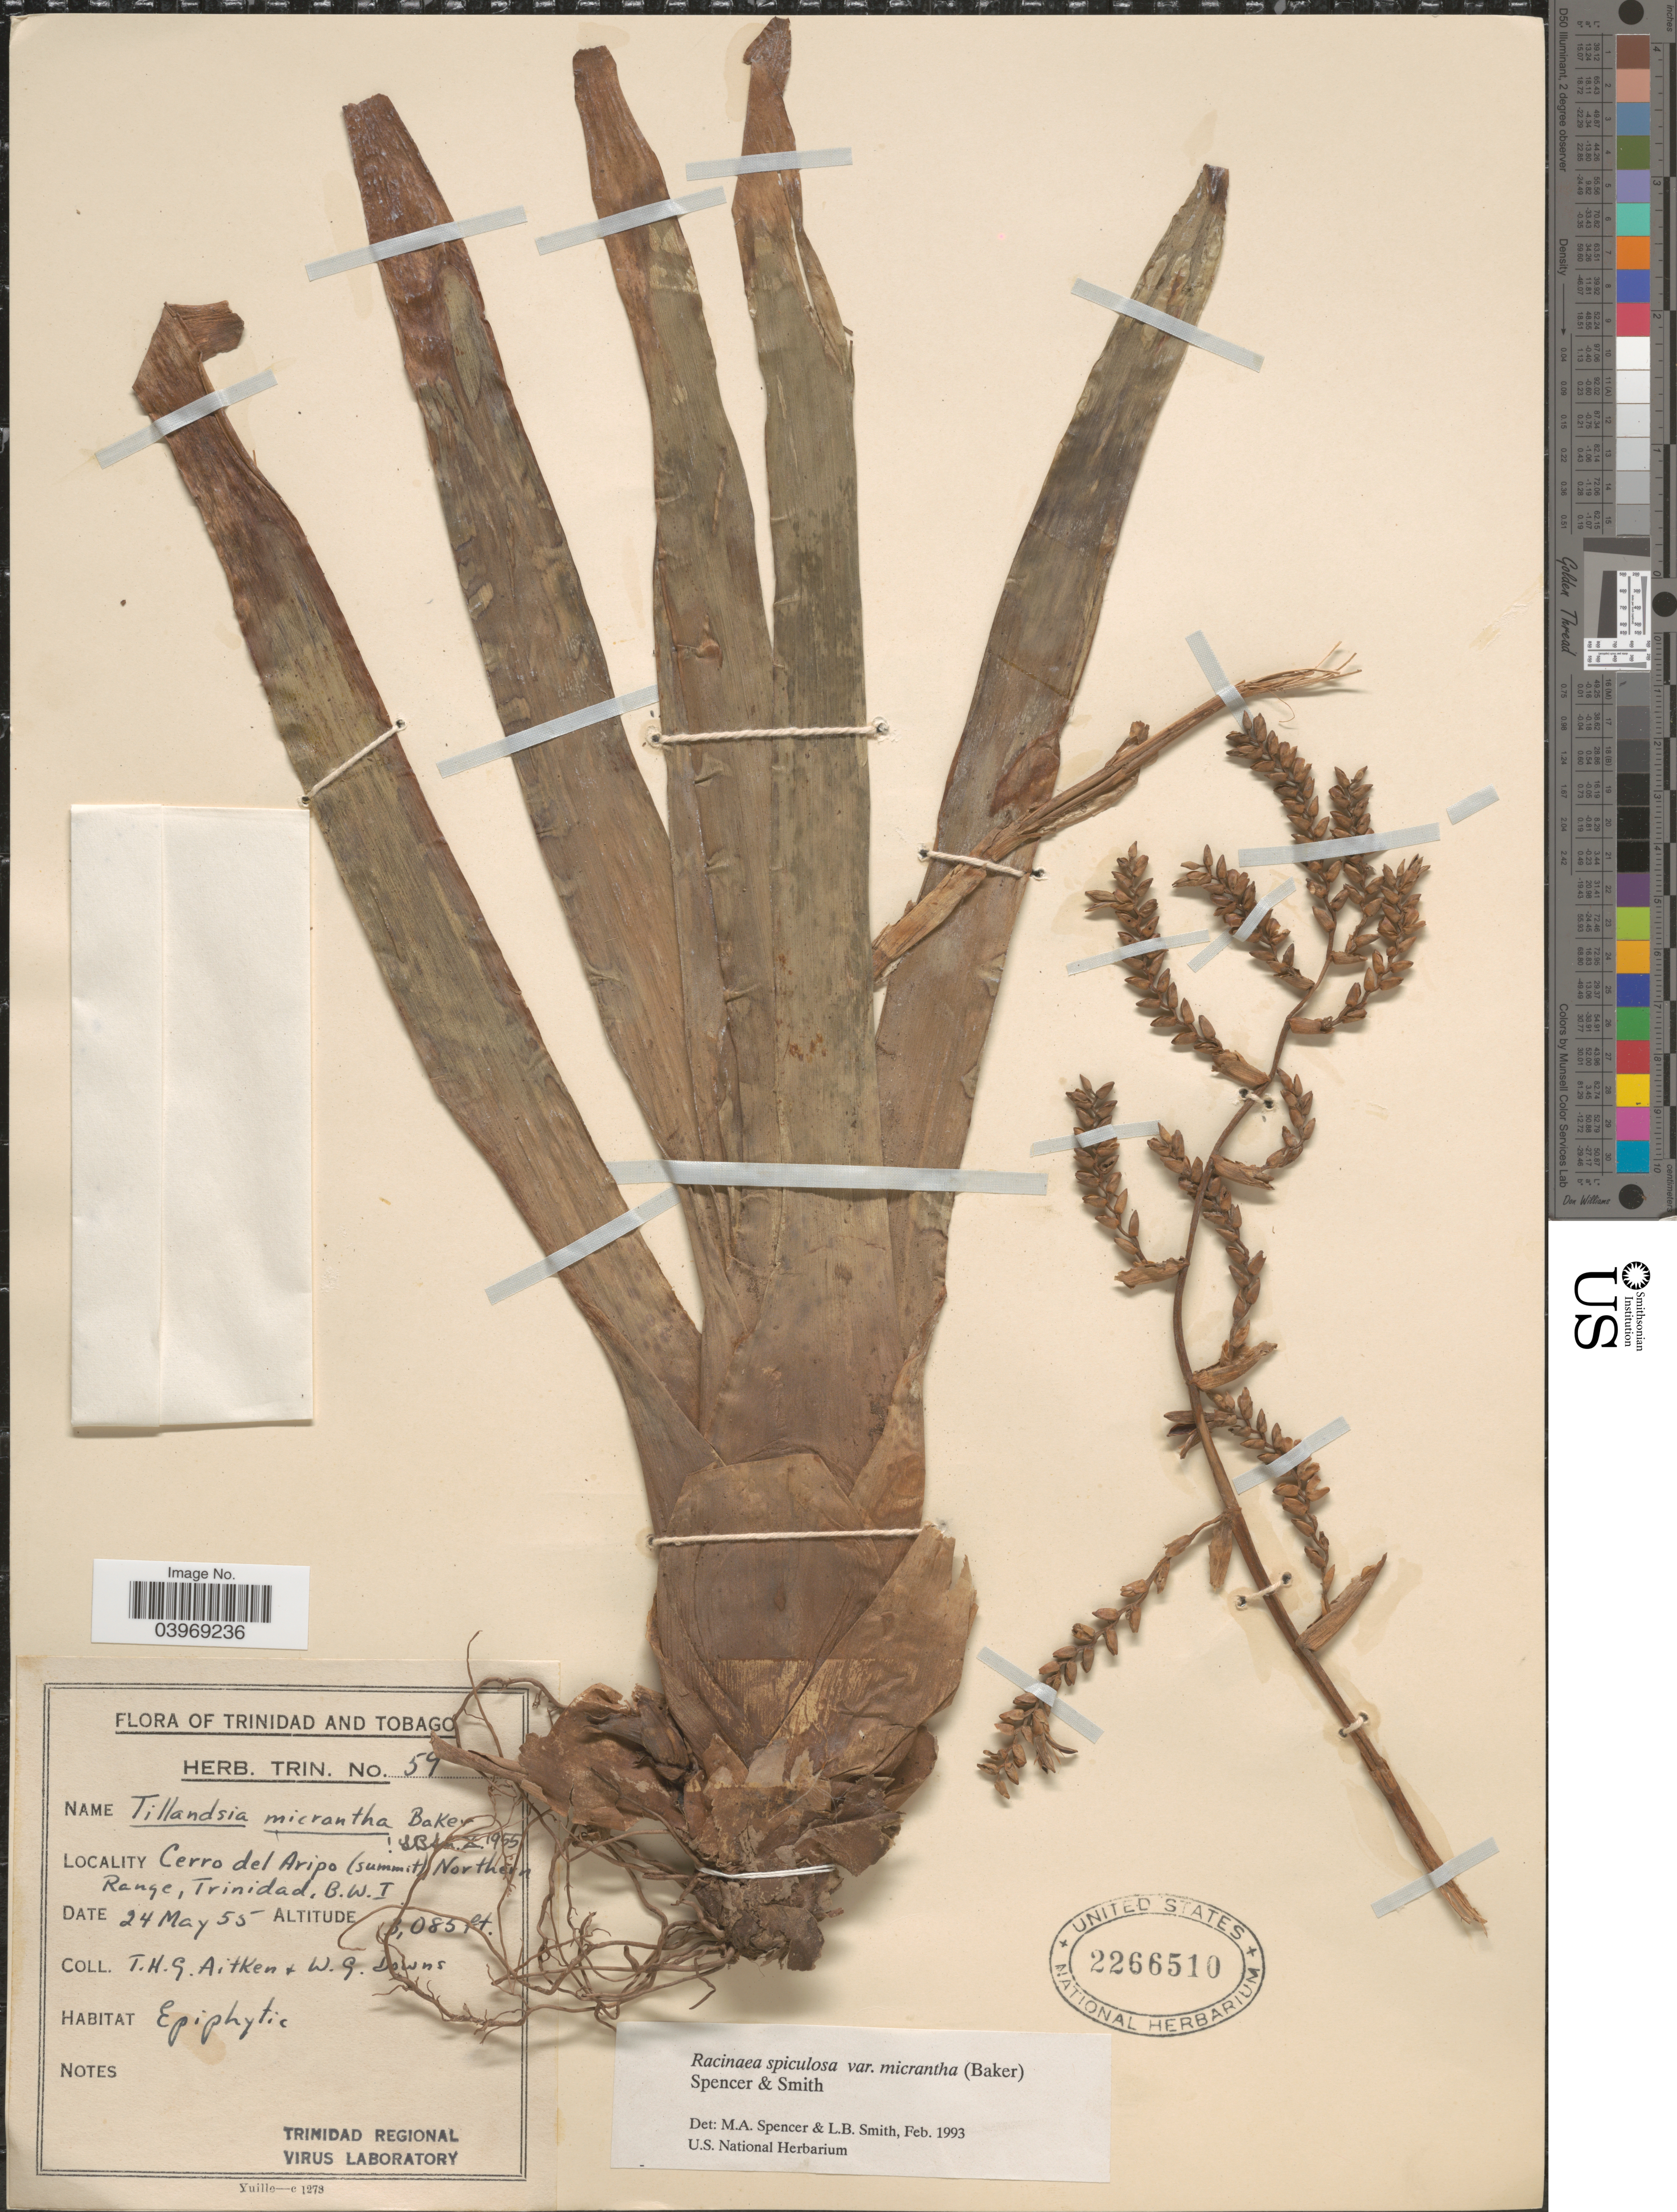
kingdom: Plantae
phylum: Tracheophyta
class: Liliopsida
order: Poales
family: Bromeliaceae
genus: Racinaea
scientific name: Racinaea spiculosa var. micrantha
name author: (Baker) M.A. Spencer & L.B. Sm.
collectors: T. Aitken & W. G. Downs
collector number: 59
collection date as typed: Transcribed d/m/y: 24/5/55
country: Trinidad and Tobago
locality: Cerro del Aripo (summit) Northern Range, Trinidad, B.W.I.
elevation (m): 940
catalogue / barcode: US 2266510